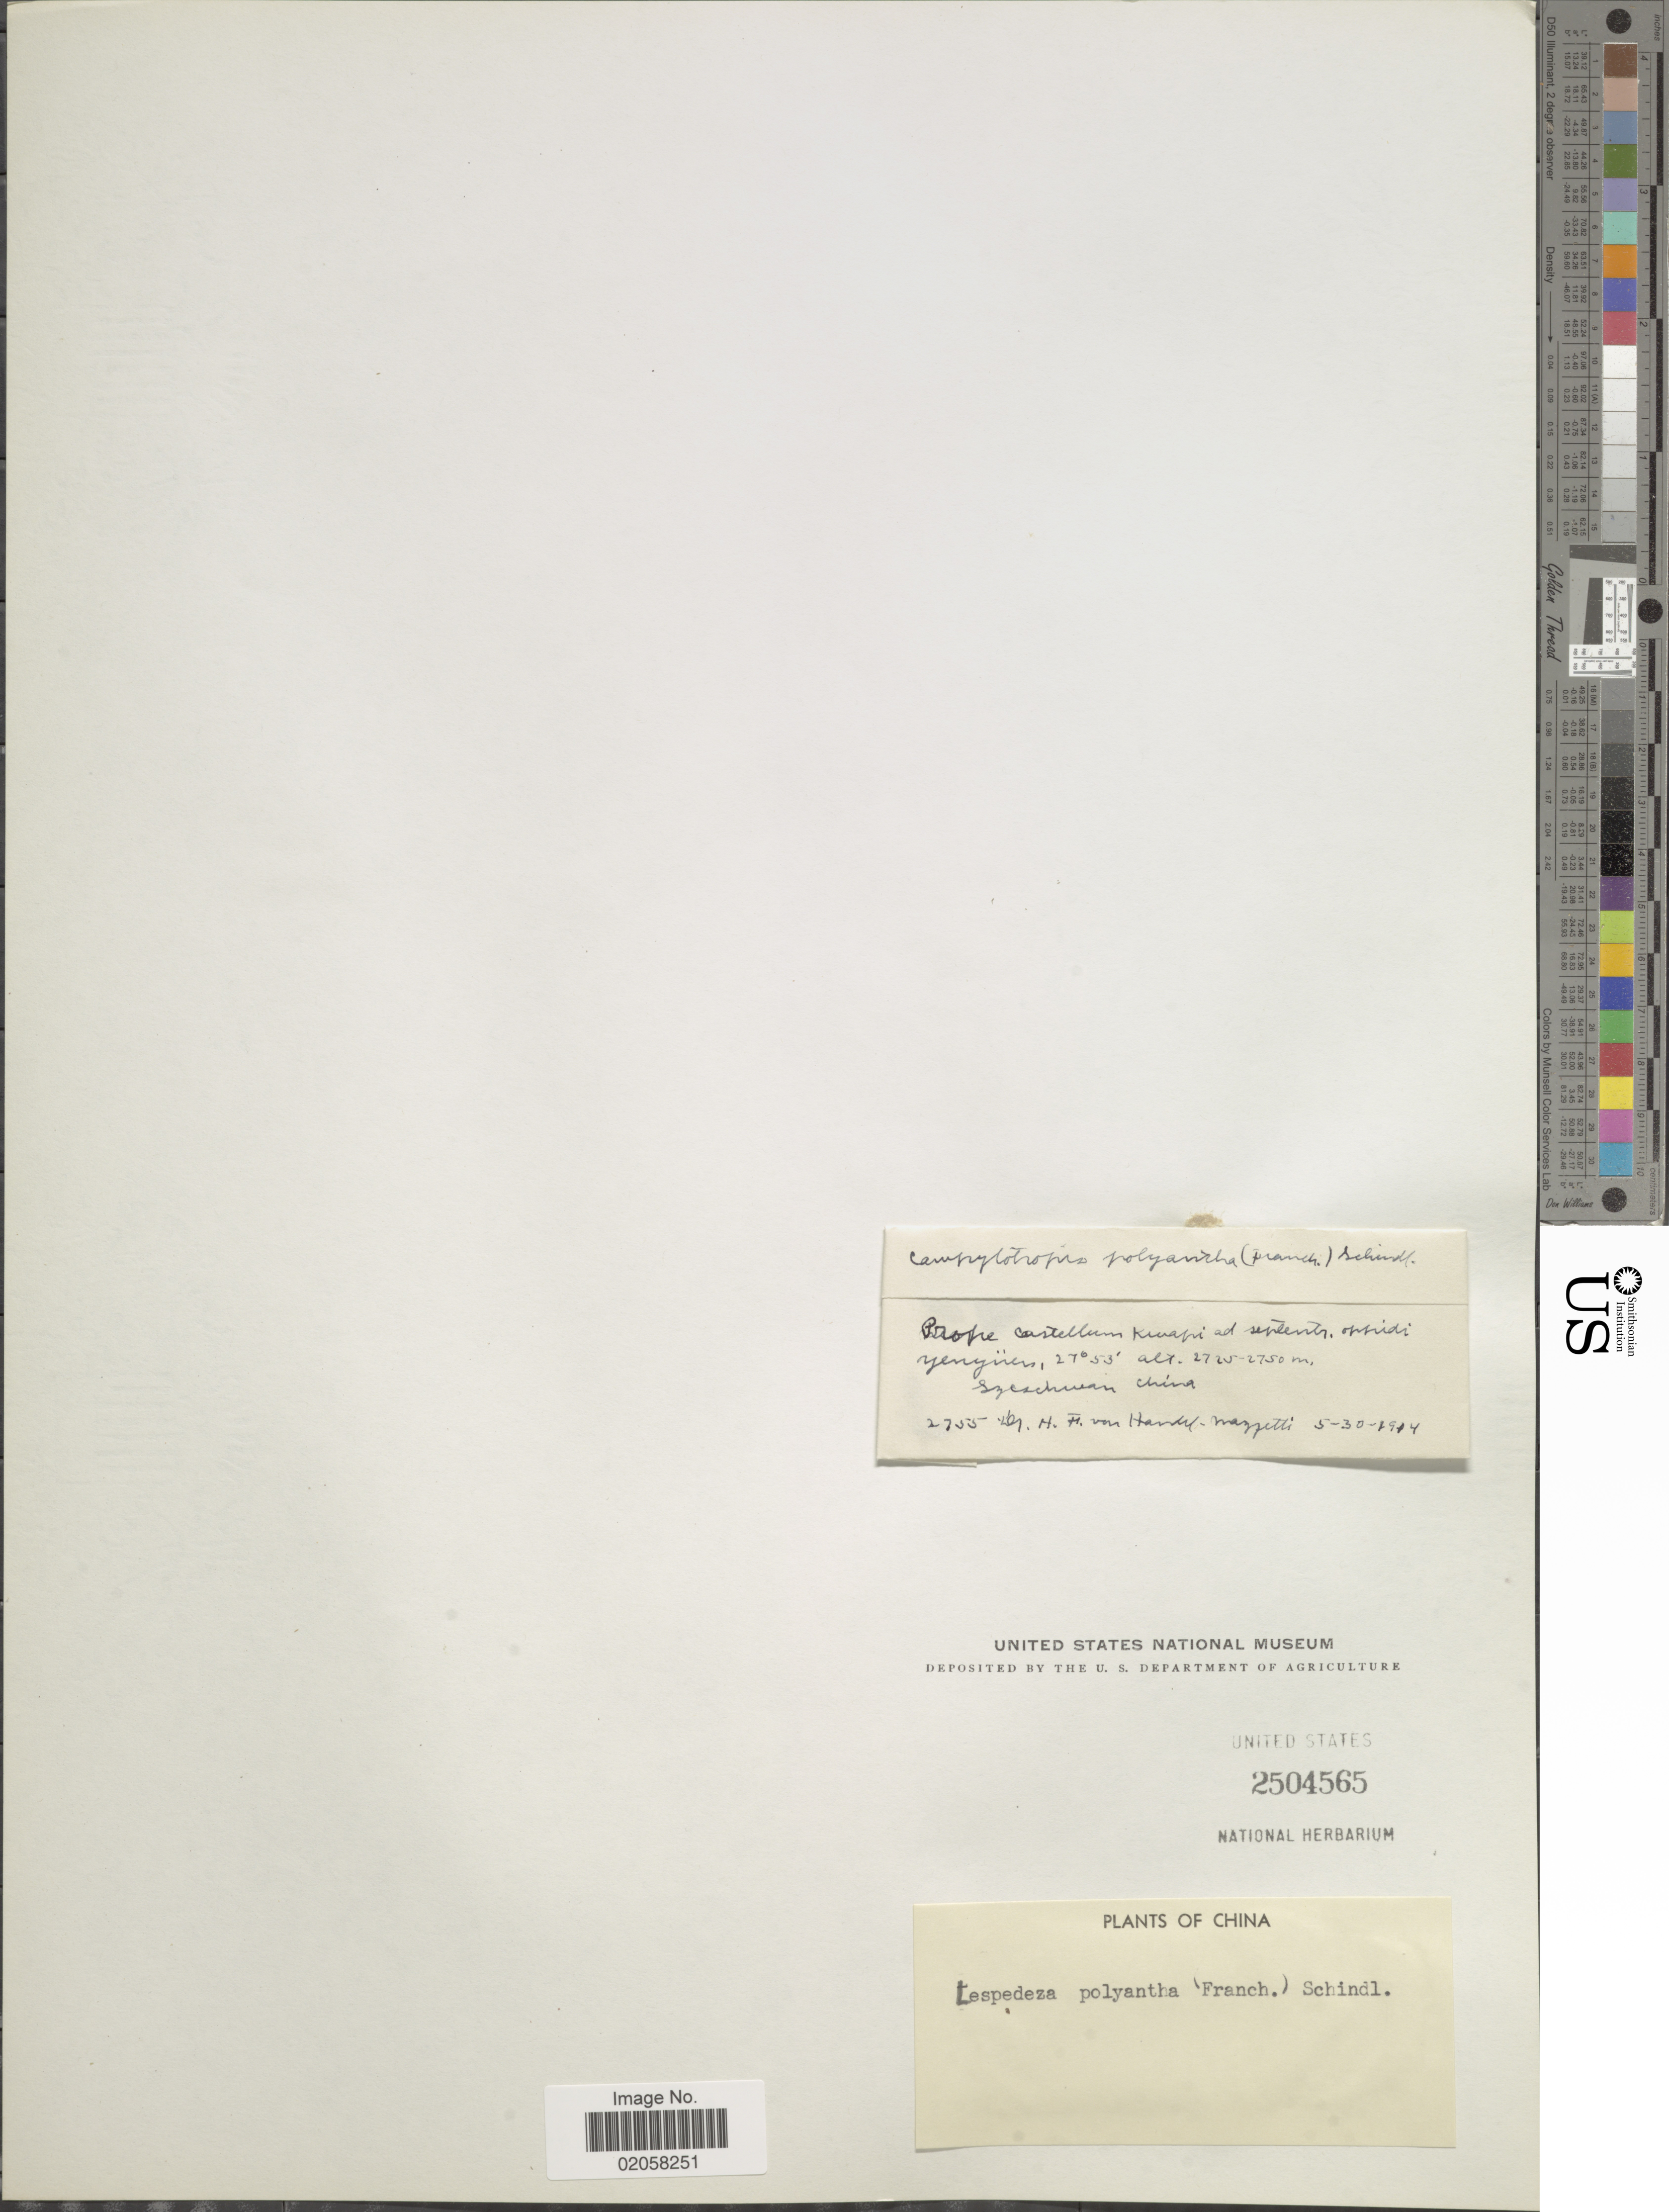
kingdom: Plantae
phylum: Tracheophyta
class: Magnoliopsida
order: Fabales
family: Fabaceae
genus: Campylotropis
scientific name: Campylotropis polyantha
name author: (Franch.) Schindl.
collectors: H. Handel-Mazzetti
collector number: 2755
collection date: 1914-05-30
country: China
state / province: Sichuan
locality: Szechuan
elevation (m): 2725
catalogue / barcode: US 2504565